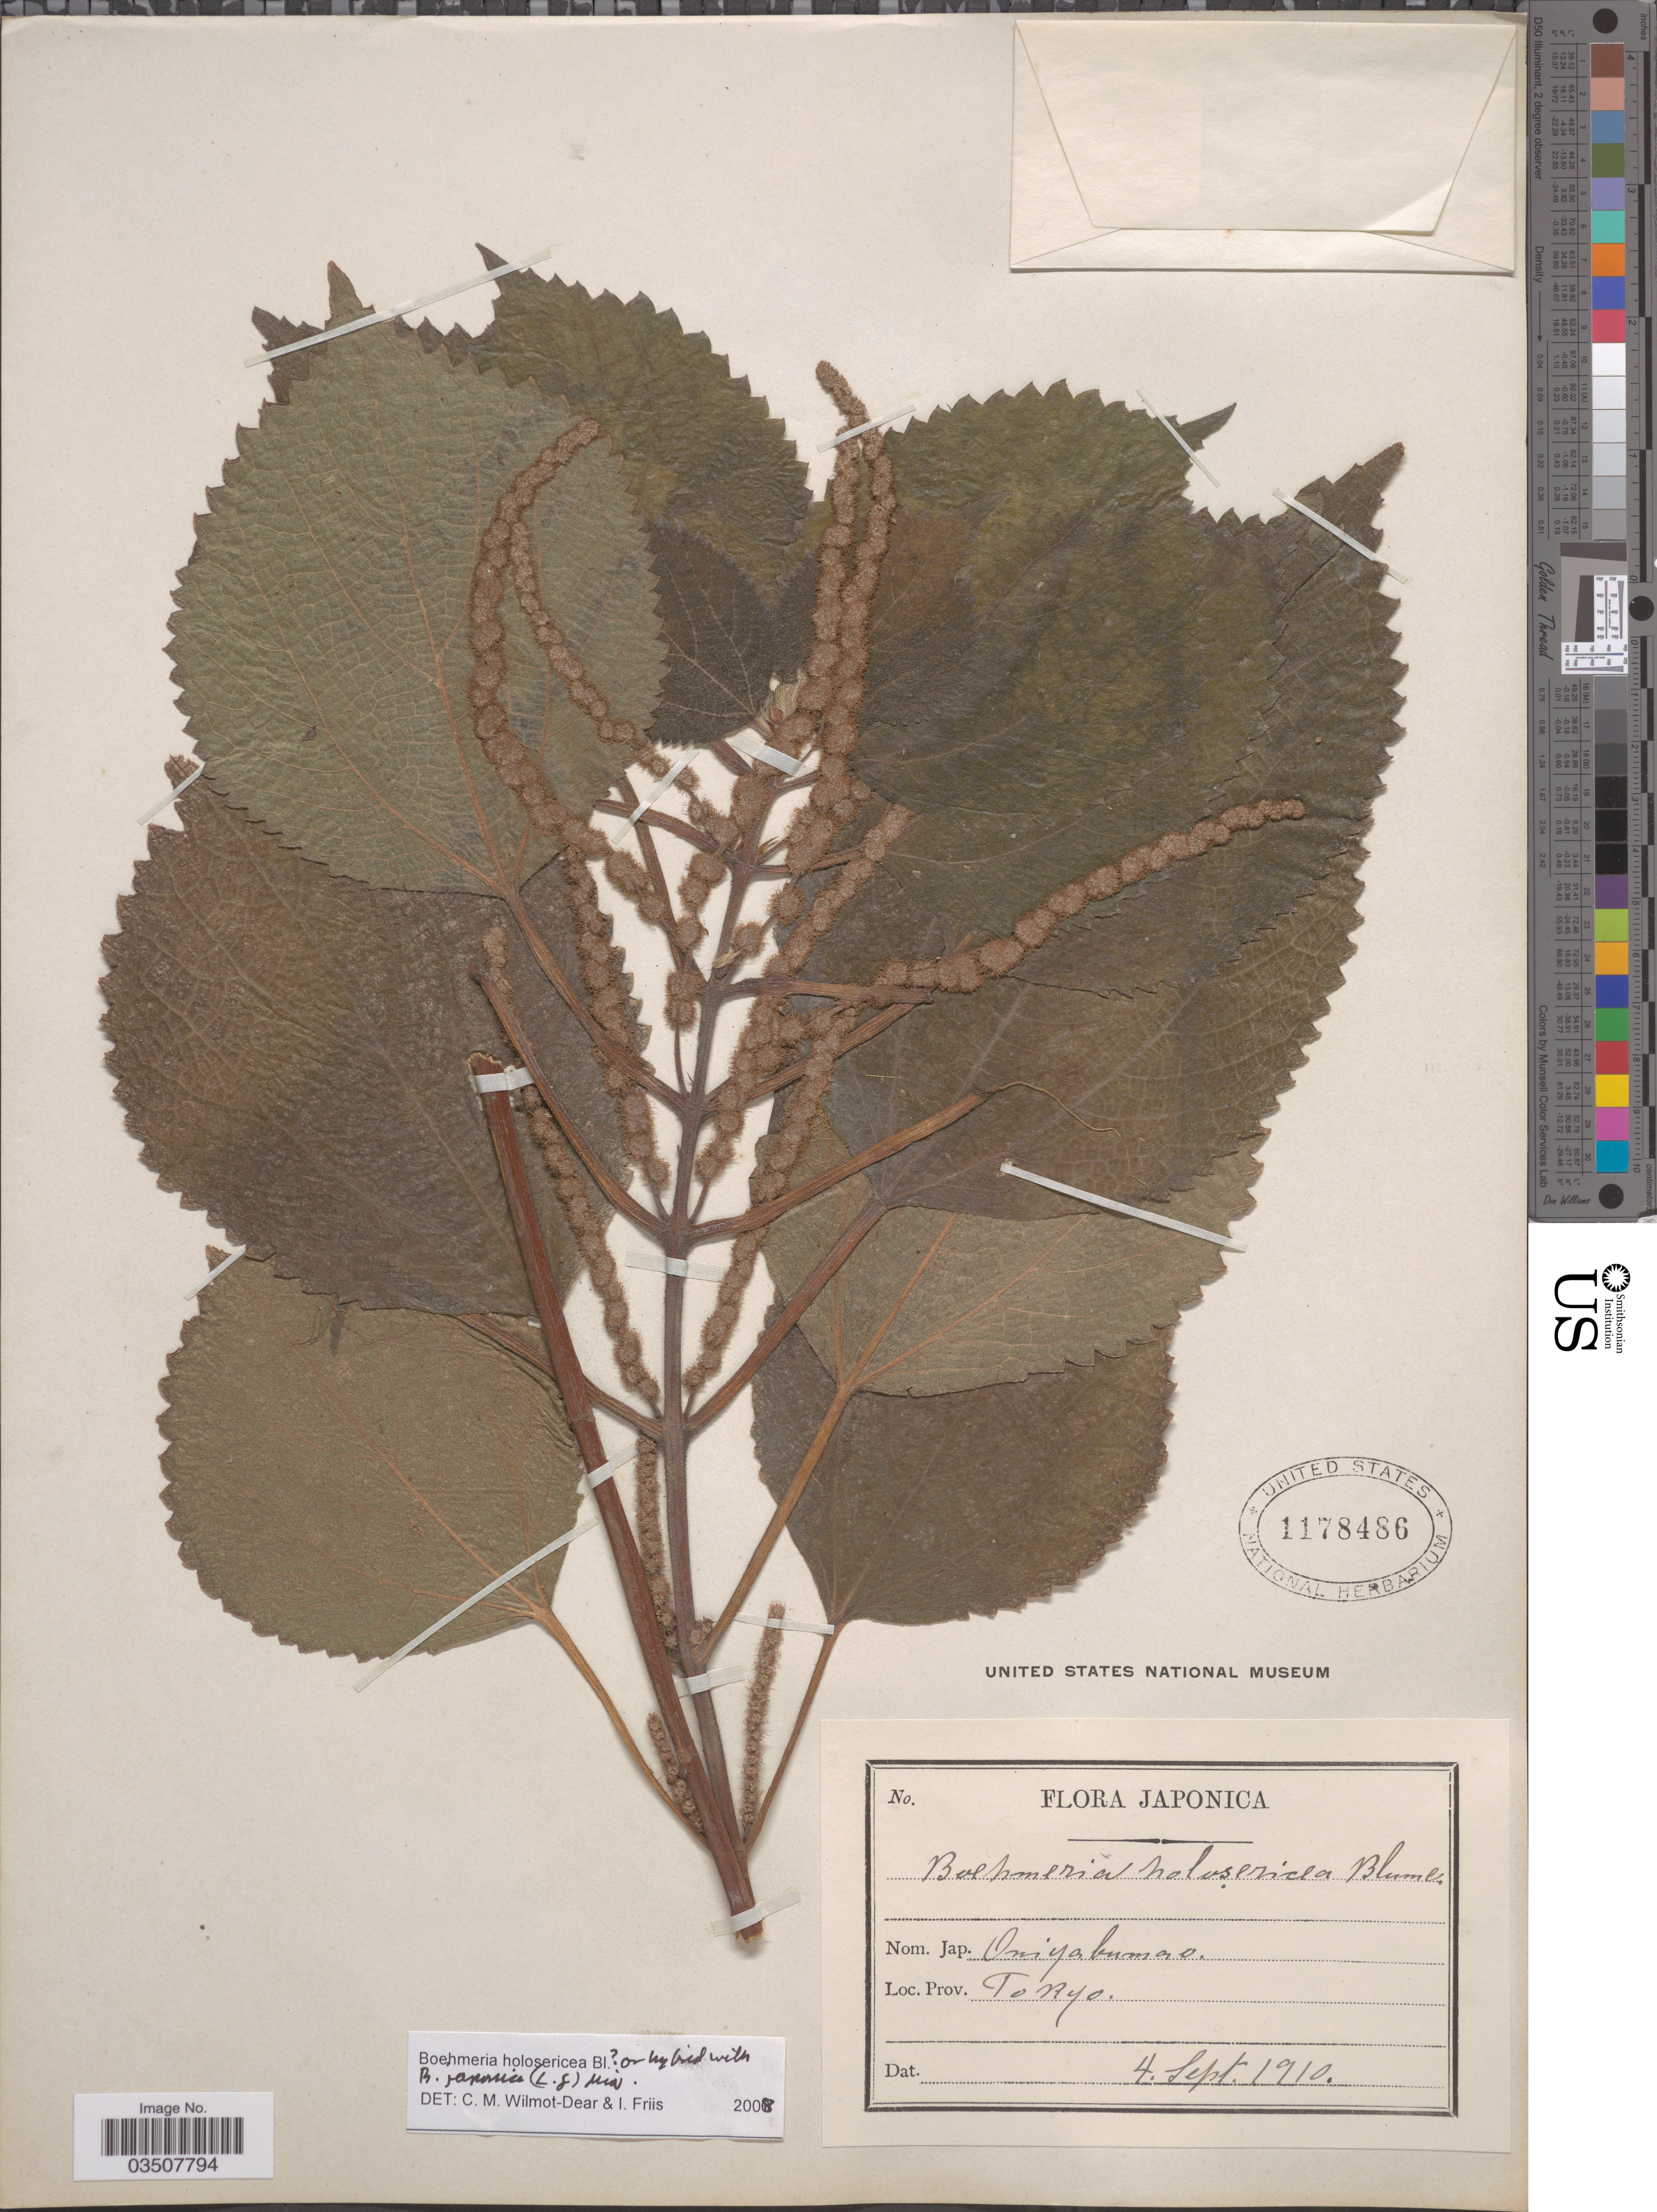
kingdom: Plantae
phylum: Tracheophyta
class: Magnoliopsida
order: Rosales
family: Urticaceae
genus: Boehmeria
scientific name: Boehmeria holosericea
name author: Blume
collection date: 1910-09-04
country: Japan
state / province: Tokyo, Federal City of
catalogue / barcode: US 1178486